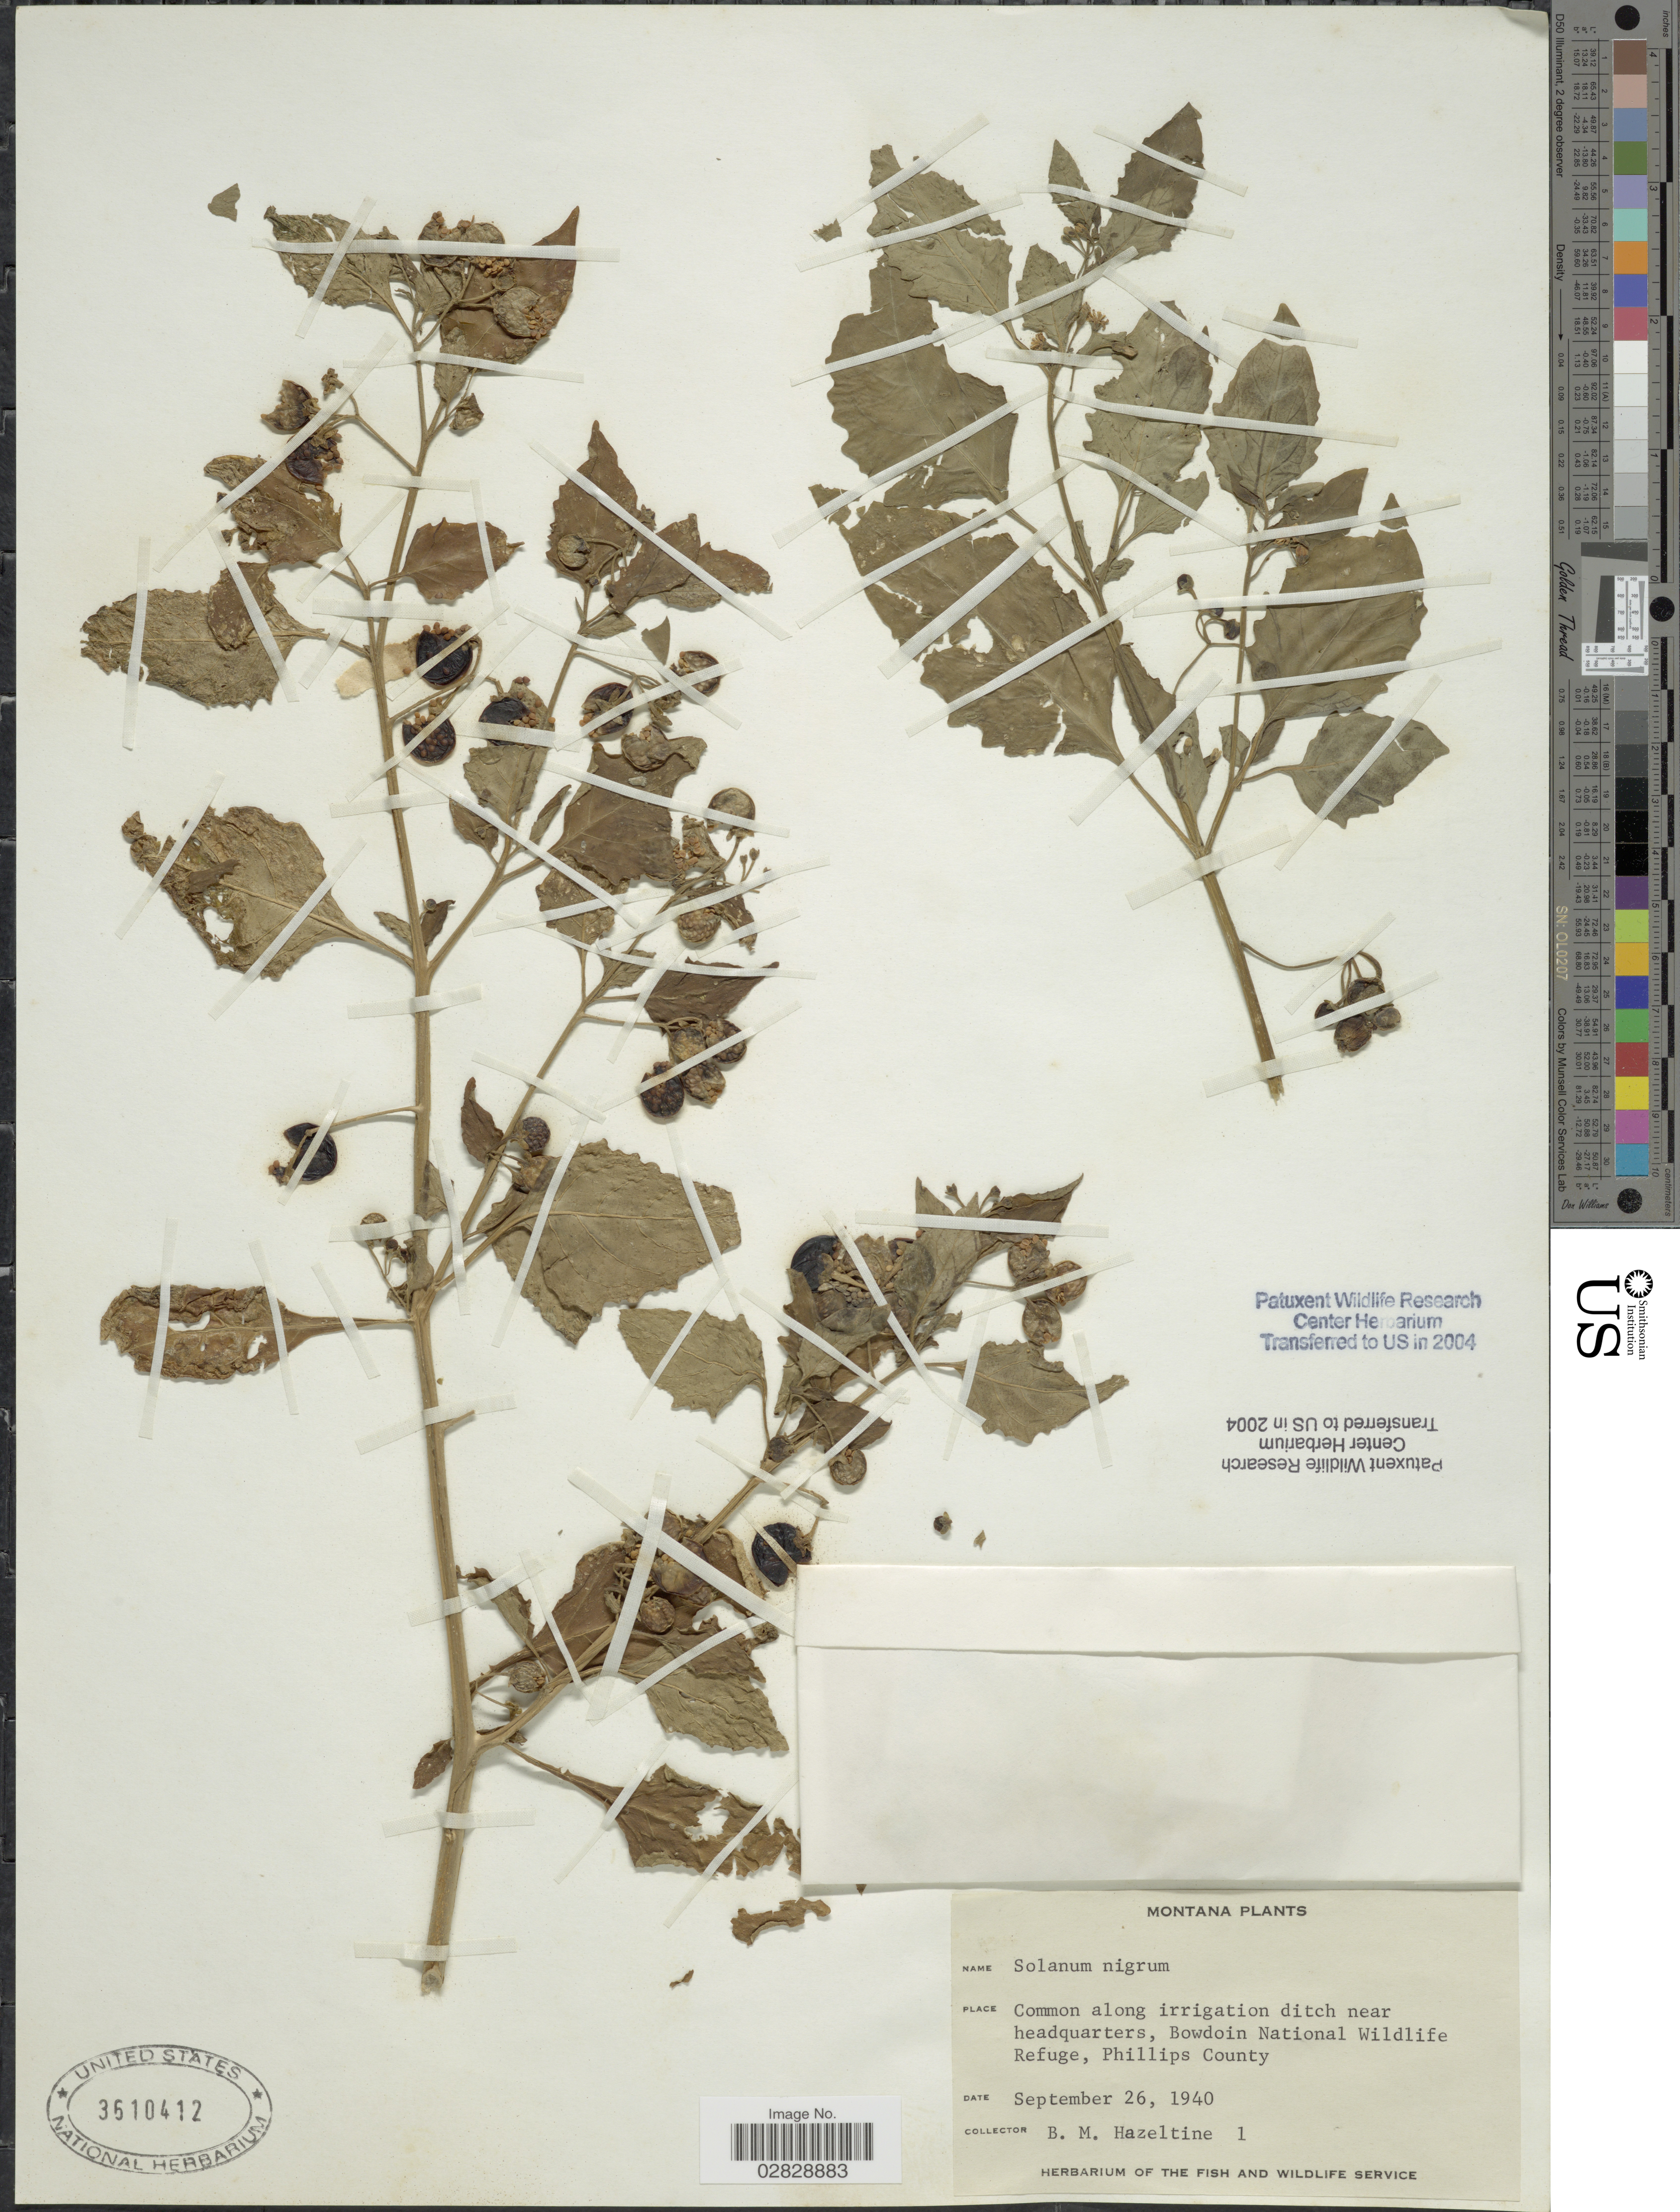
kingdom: Plantae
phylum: Tracheophyta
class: Magnoliopsida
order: Solanales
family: Solanaceae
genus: Solanum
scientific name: Solanum interius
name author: Rydb.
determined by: Knapp, S. D.; Särkinen, T.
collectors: B. Hazeltine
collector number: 1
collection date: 1940-09-26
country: United States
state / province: Montana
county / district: Phillips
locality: Common along irrigation ditch near headquarters, Bowdoin National Wildlife Refuge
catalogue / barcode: US 3610412